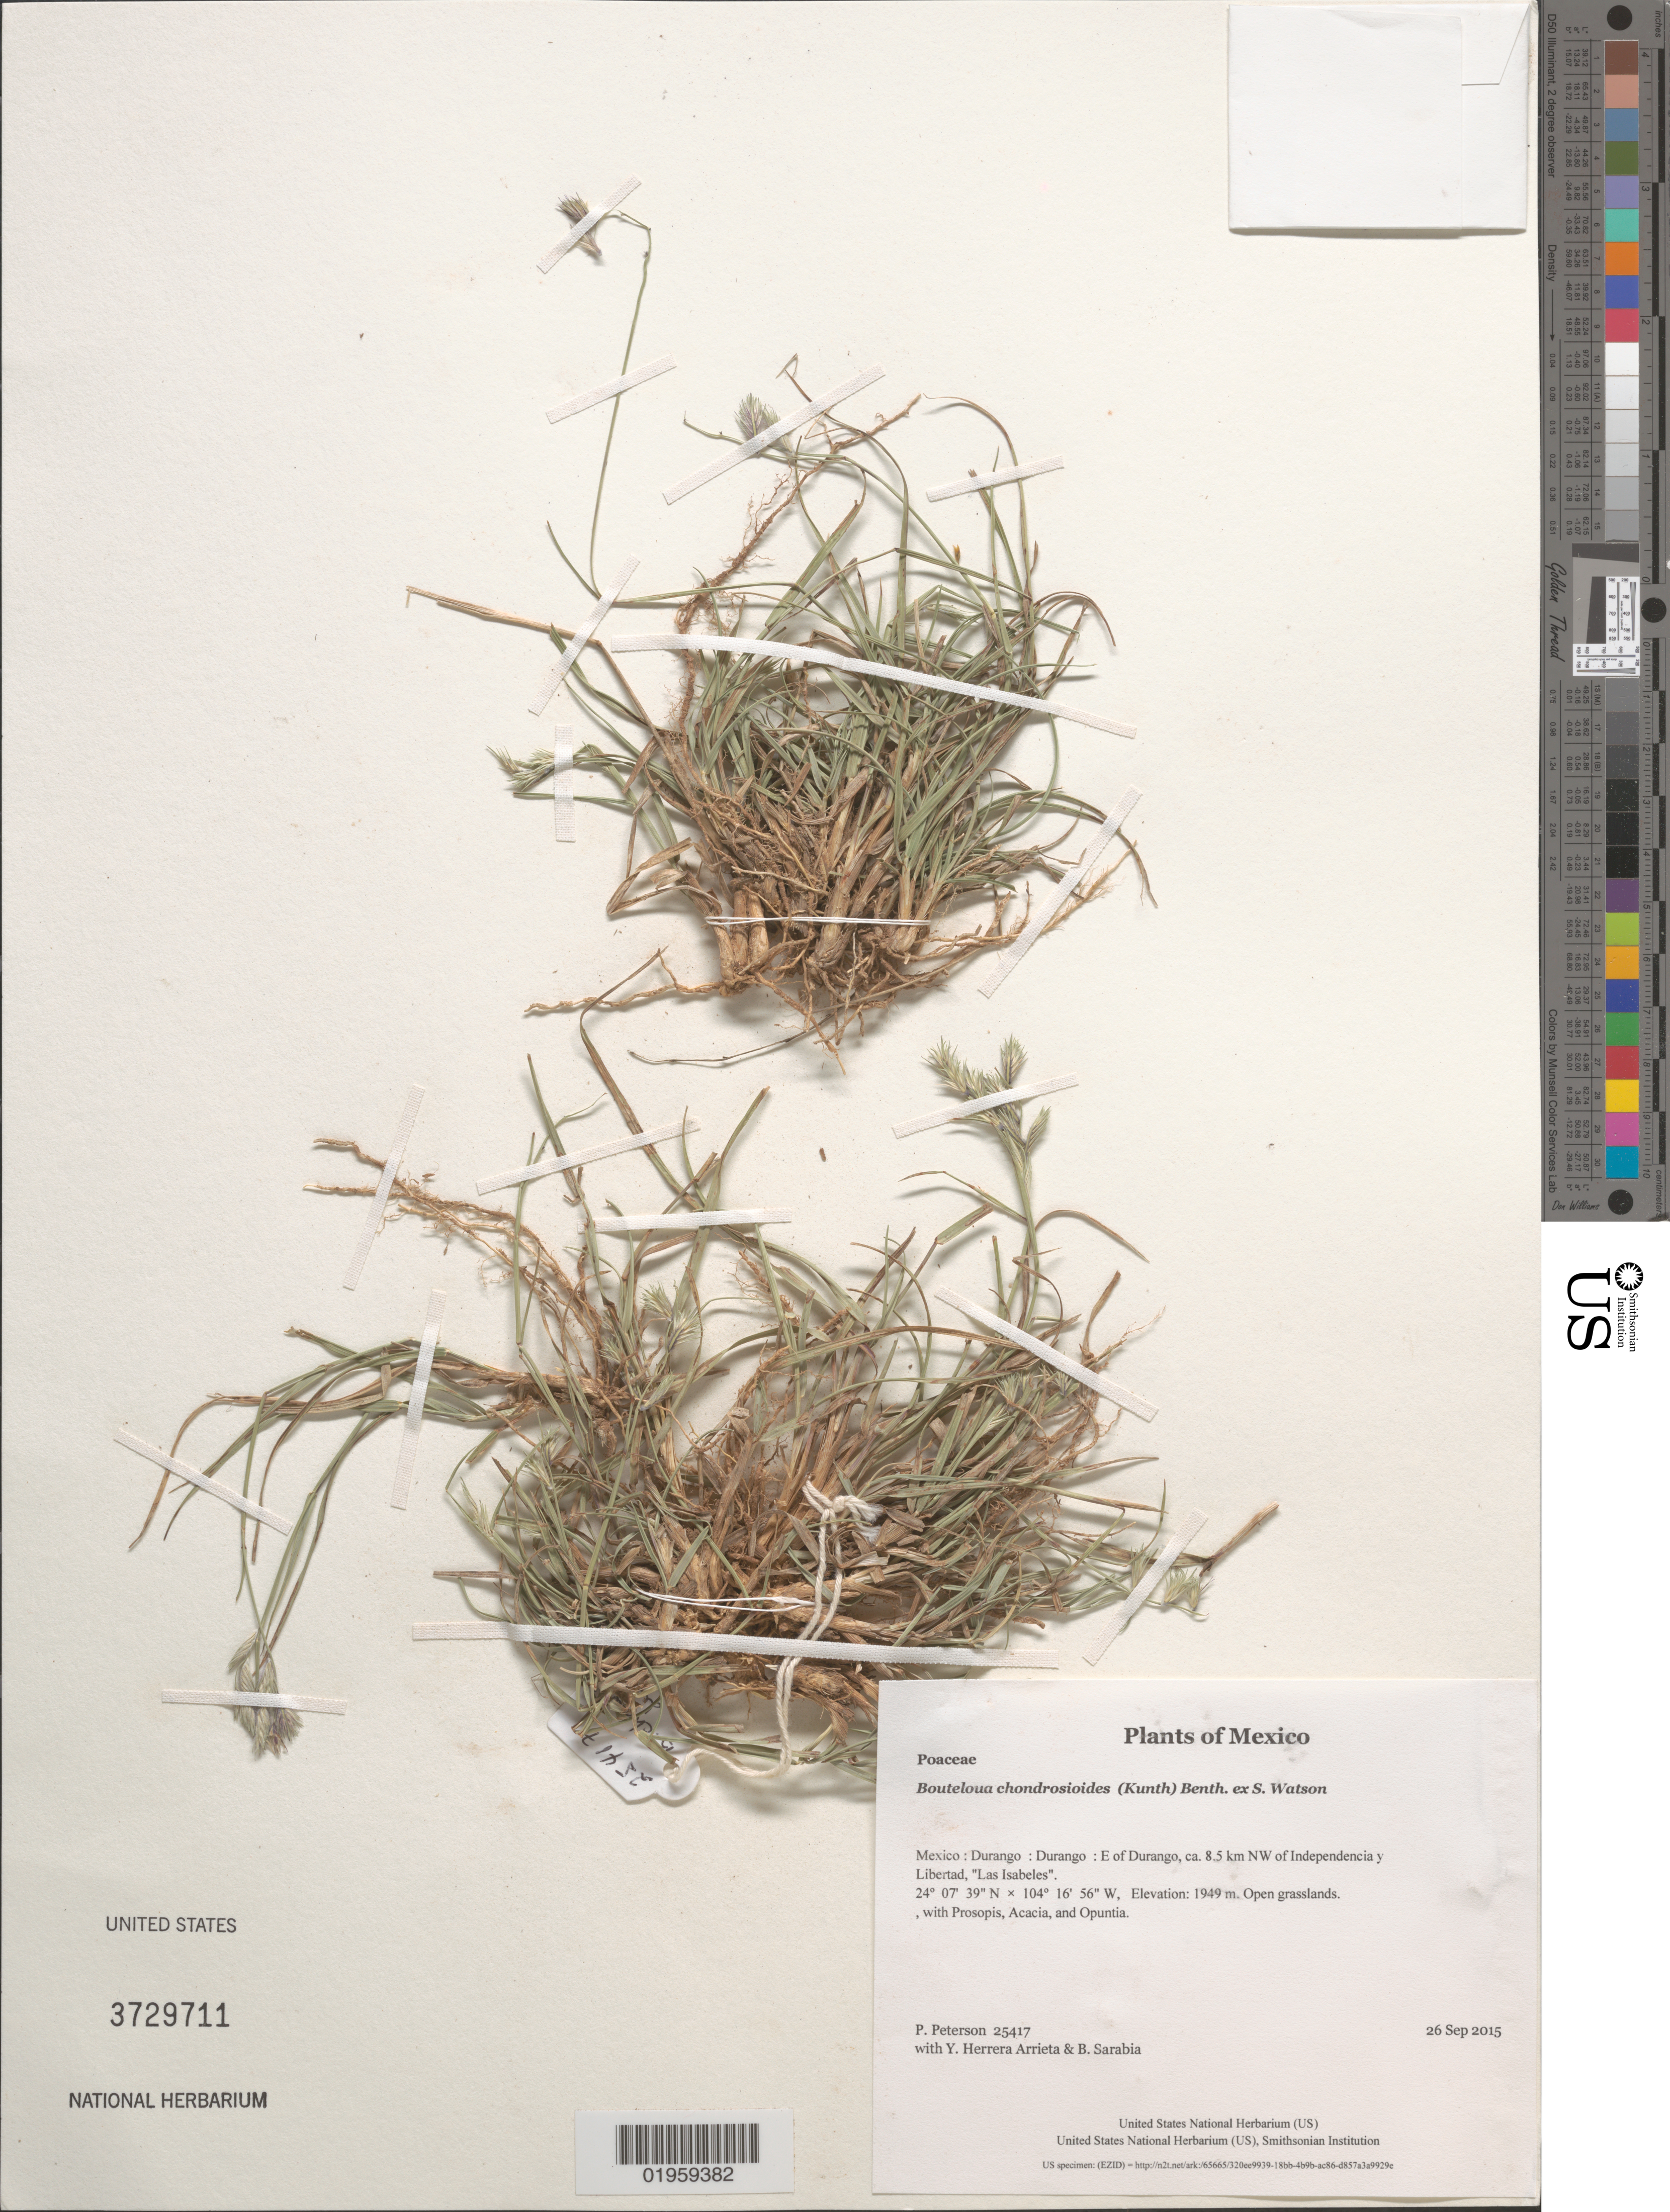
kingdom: Plantae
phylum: Tracheophyta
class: Liliopsida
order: Poales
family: Poaceae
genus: Bouteloua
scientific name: Bouteloua chondrosioides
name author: (Kunth) Benth. ex S. Watson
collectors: P. M. Peterson, Y. Herrera Arrieta & B. Sarabia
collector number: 25417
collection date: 2015-09-26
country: Mexico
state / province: Durango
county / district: Durango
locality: E of Durango, ca. 8.5 km NW of Independencia y Libertad, "Las Isabeles".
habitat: Open grasslands.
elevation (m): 1949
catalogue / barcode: US 3729711